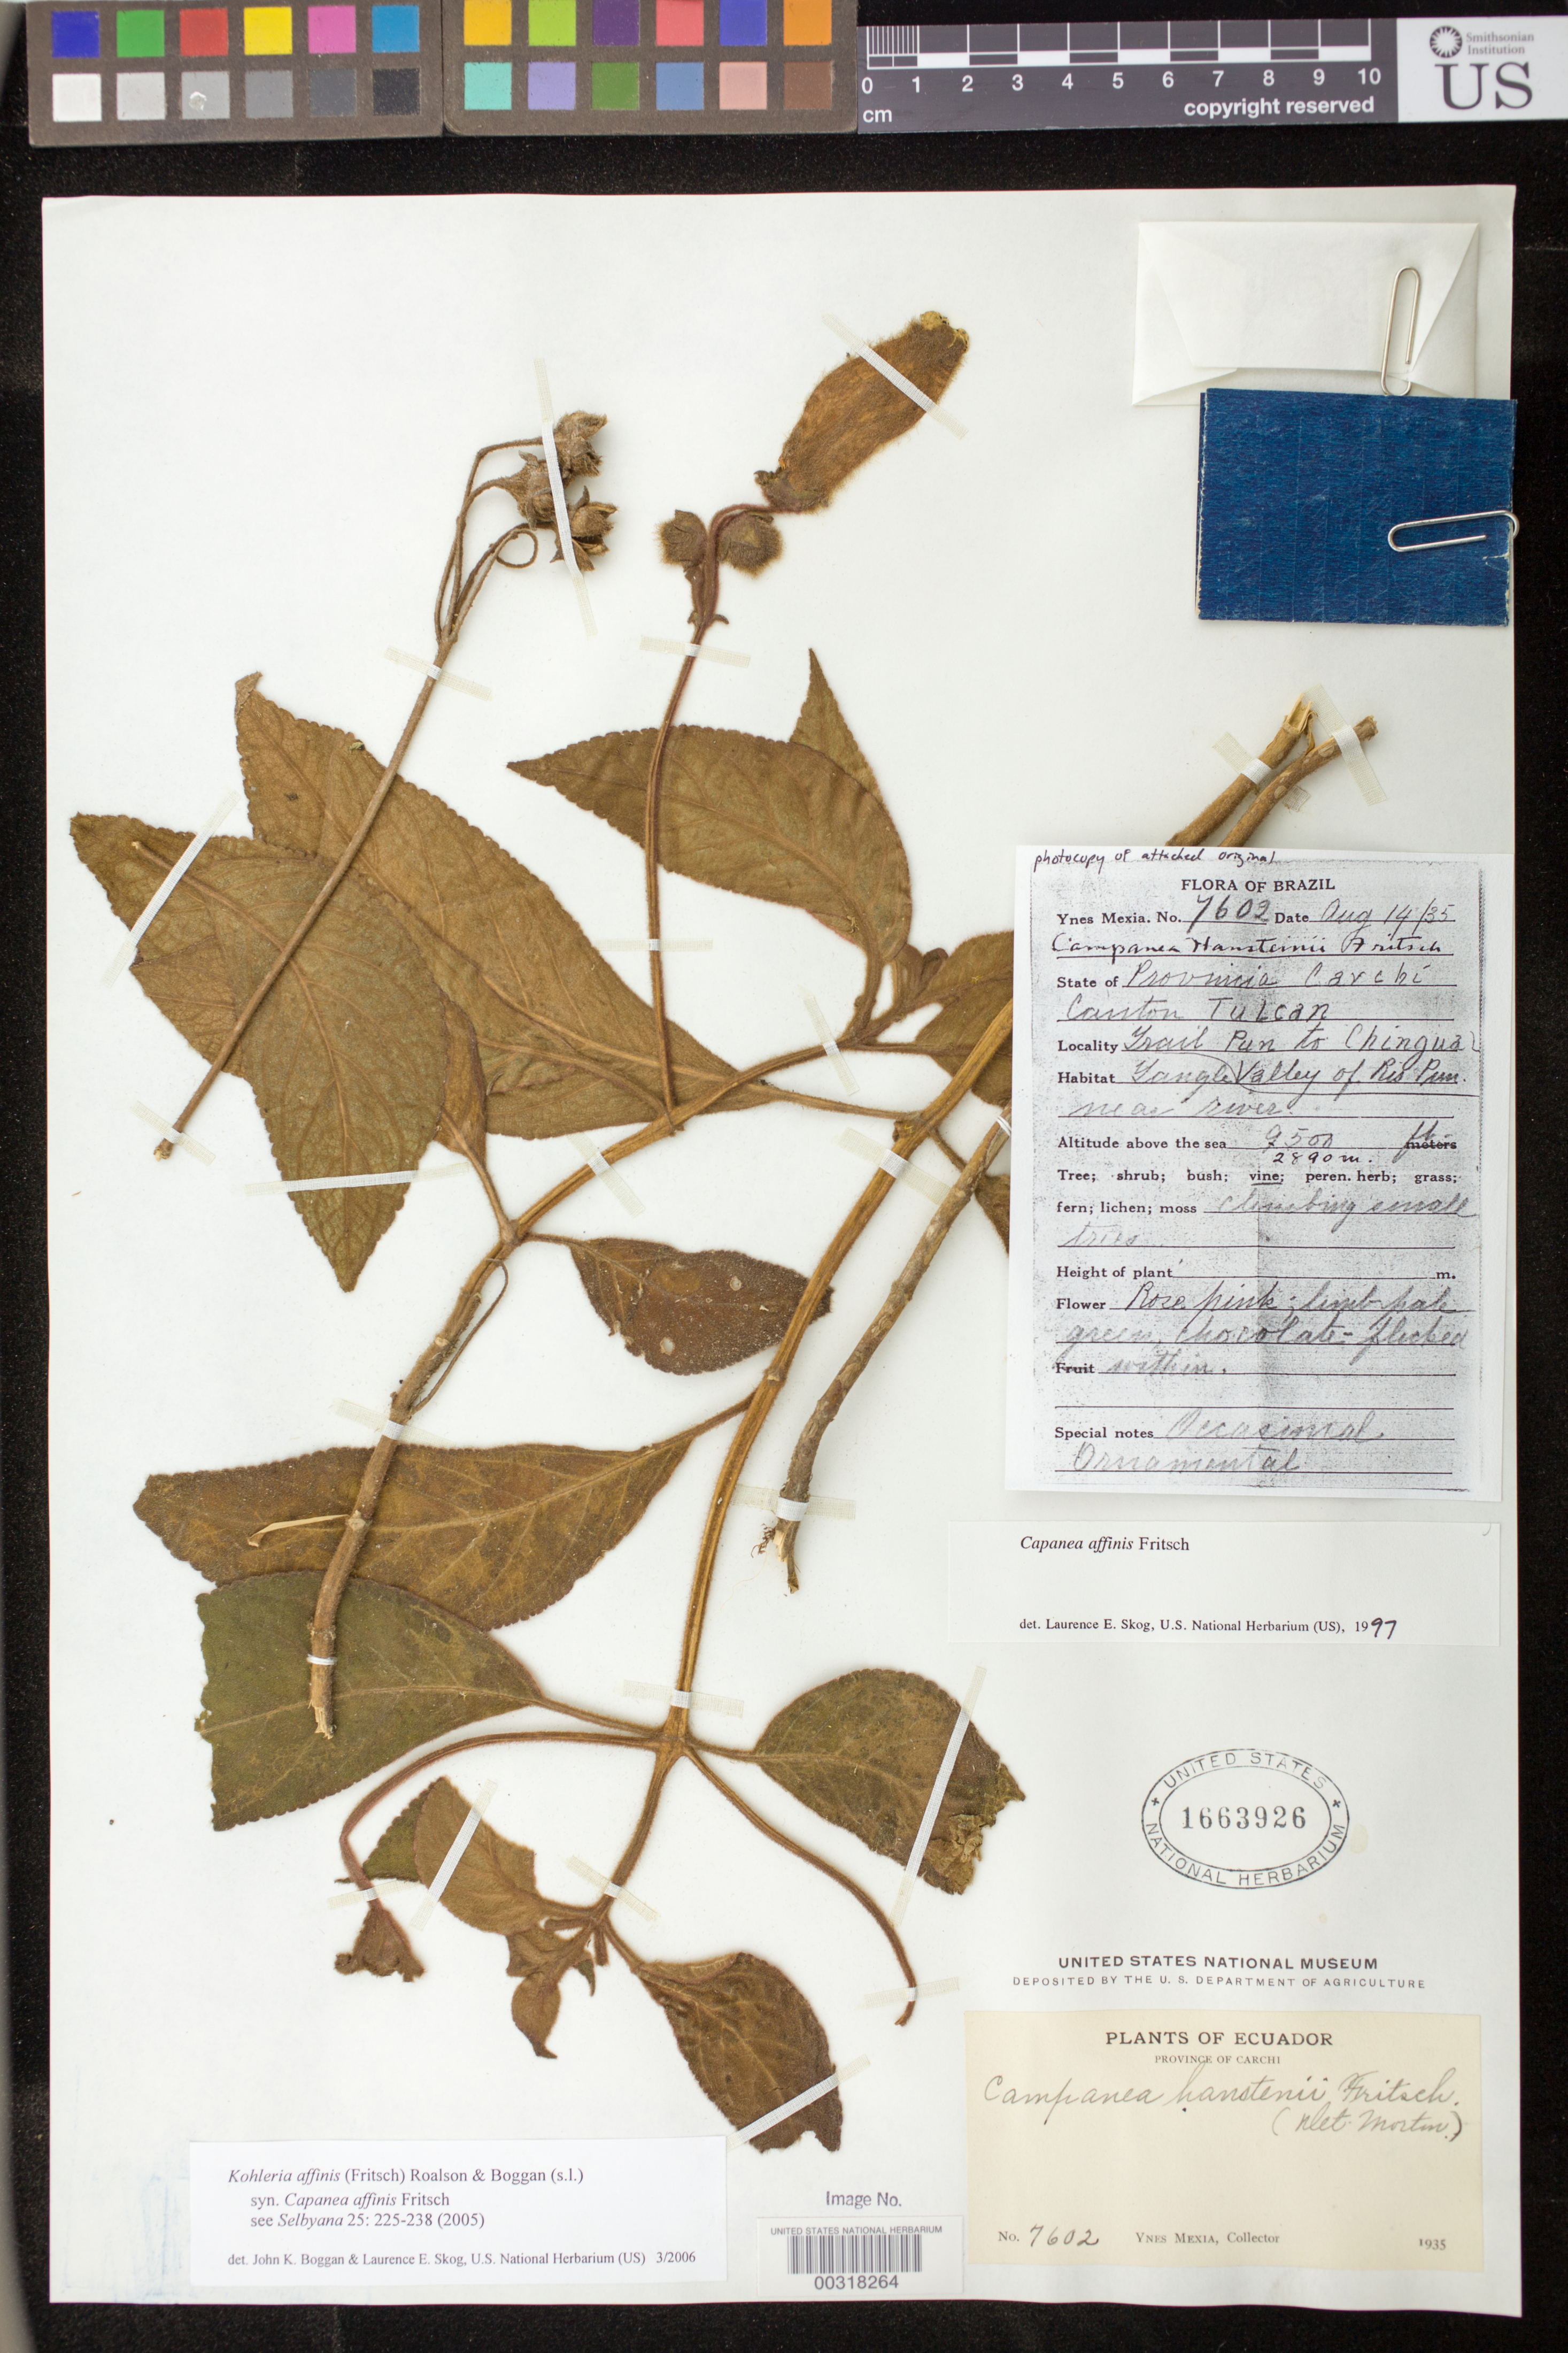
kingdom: Plantae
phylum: Tracheophyta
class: Magnoliopsida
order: Lamiales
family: Gesneriaceae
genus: Kohleria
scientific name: Kohleria affinis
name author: (Fritsch) Roalson & Boggan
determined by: Boggan, J. K.; Skog, L. E.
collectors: Y. Mexia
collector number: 7602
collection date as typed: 14 Aug 1935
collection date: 1935-08-14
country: Ecuador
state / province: Carchi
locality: Canton Tulcan, trail Pun to Chingual, valley of Rio Pun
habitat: Tangle near river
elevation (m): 2890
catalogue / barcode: US 1663926